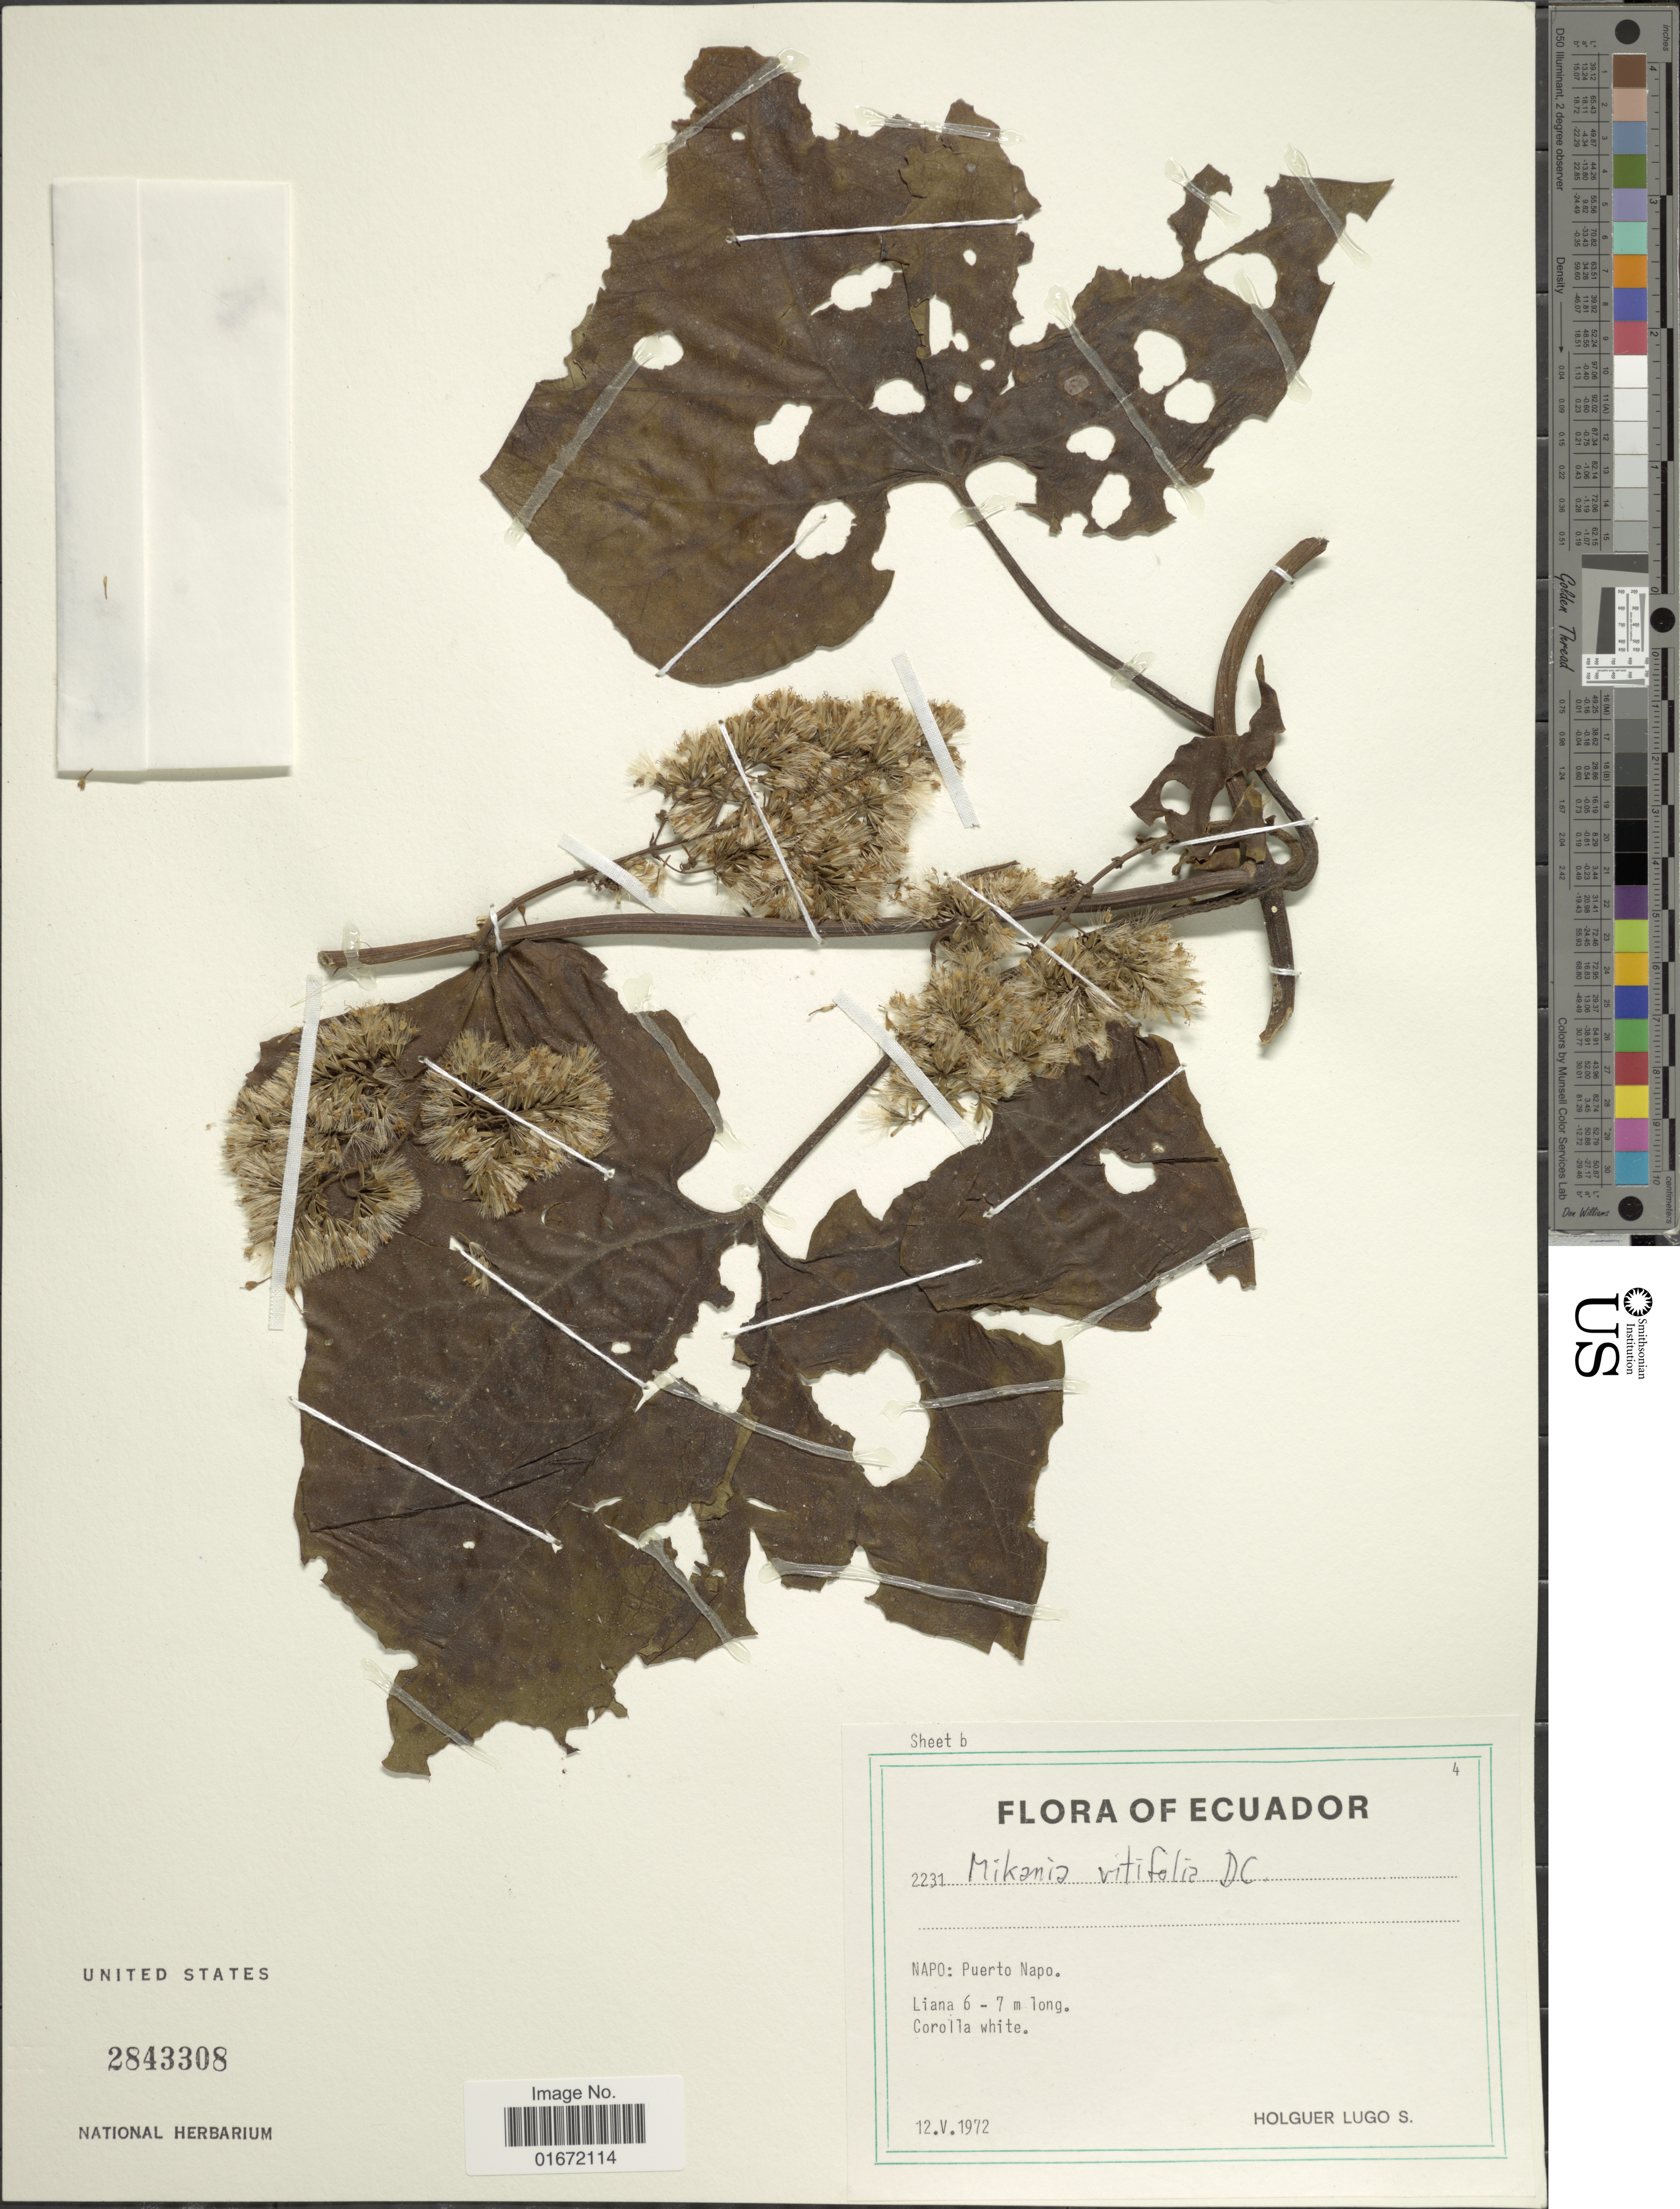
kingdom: Plantae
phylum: Tracheophyta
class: Magnoliopsida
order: Asterales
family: Asteraceae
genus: Mikania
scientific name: Mikania vitifolia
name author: DC.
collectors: H. Lugo S.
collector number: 2231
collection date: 1972-05-12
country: Ecuador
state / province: Napo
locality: Napo: Puerto Napo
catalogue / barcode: US 2843308